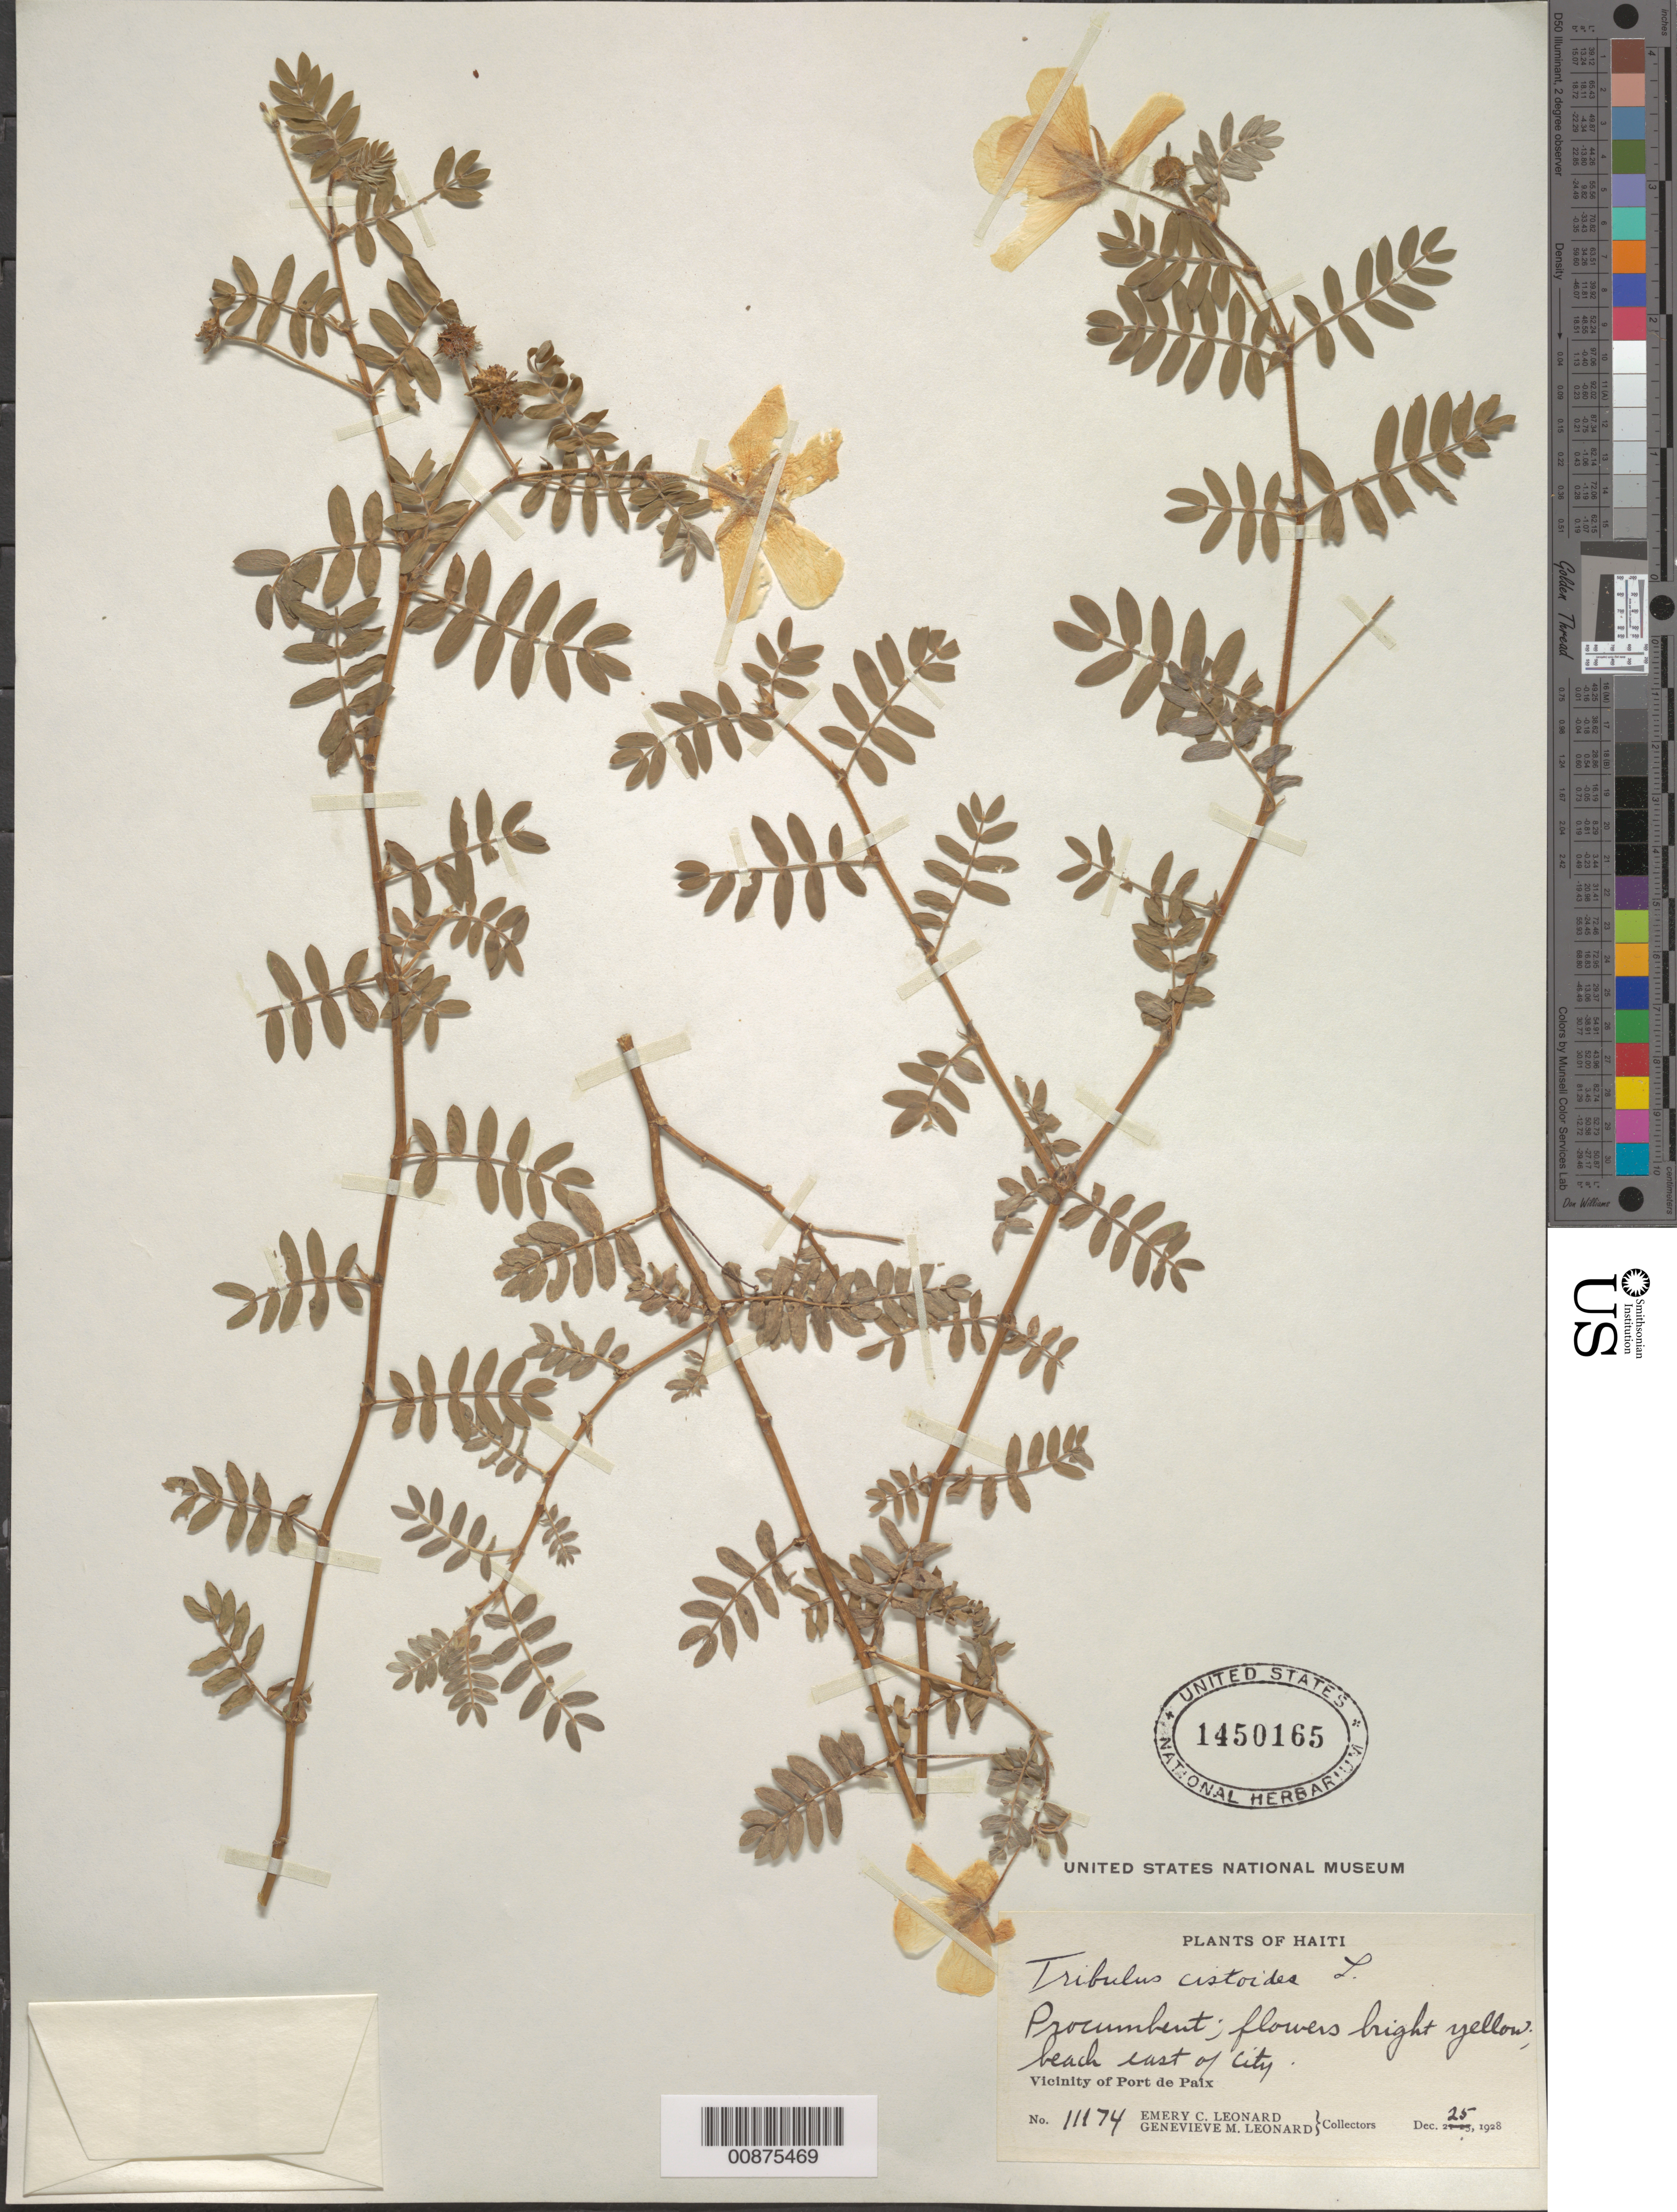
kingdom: Plantae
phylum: Tracheophyta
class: Magnoliopsida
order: Zygophyllales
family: Zygophyllaceae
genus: Tribulus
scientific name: Tribulus cistoides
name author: L.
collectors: E. C. Leonard & G. M. Leonard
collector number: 11174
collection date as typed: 25 Dec 1928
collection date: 1928-12-25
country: Haiti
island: Hispaniola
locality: Vicinity of Port de Paix. Beach east of City.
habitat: Beach.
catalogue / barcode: US 1450165